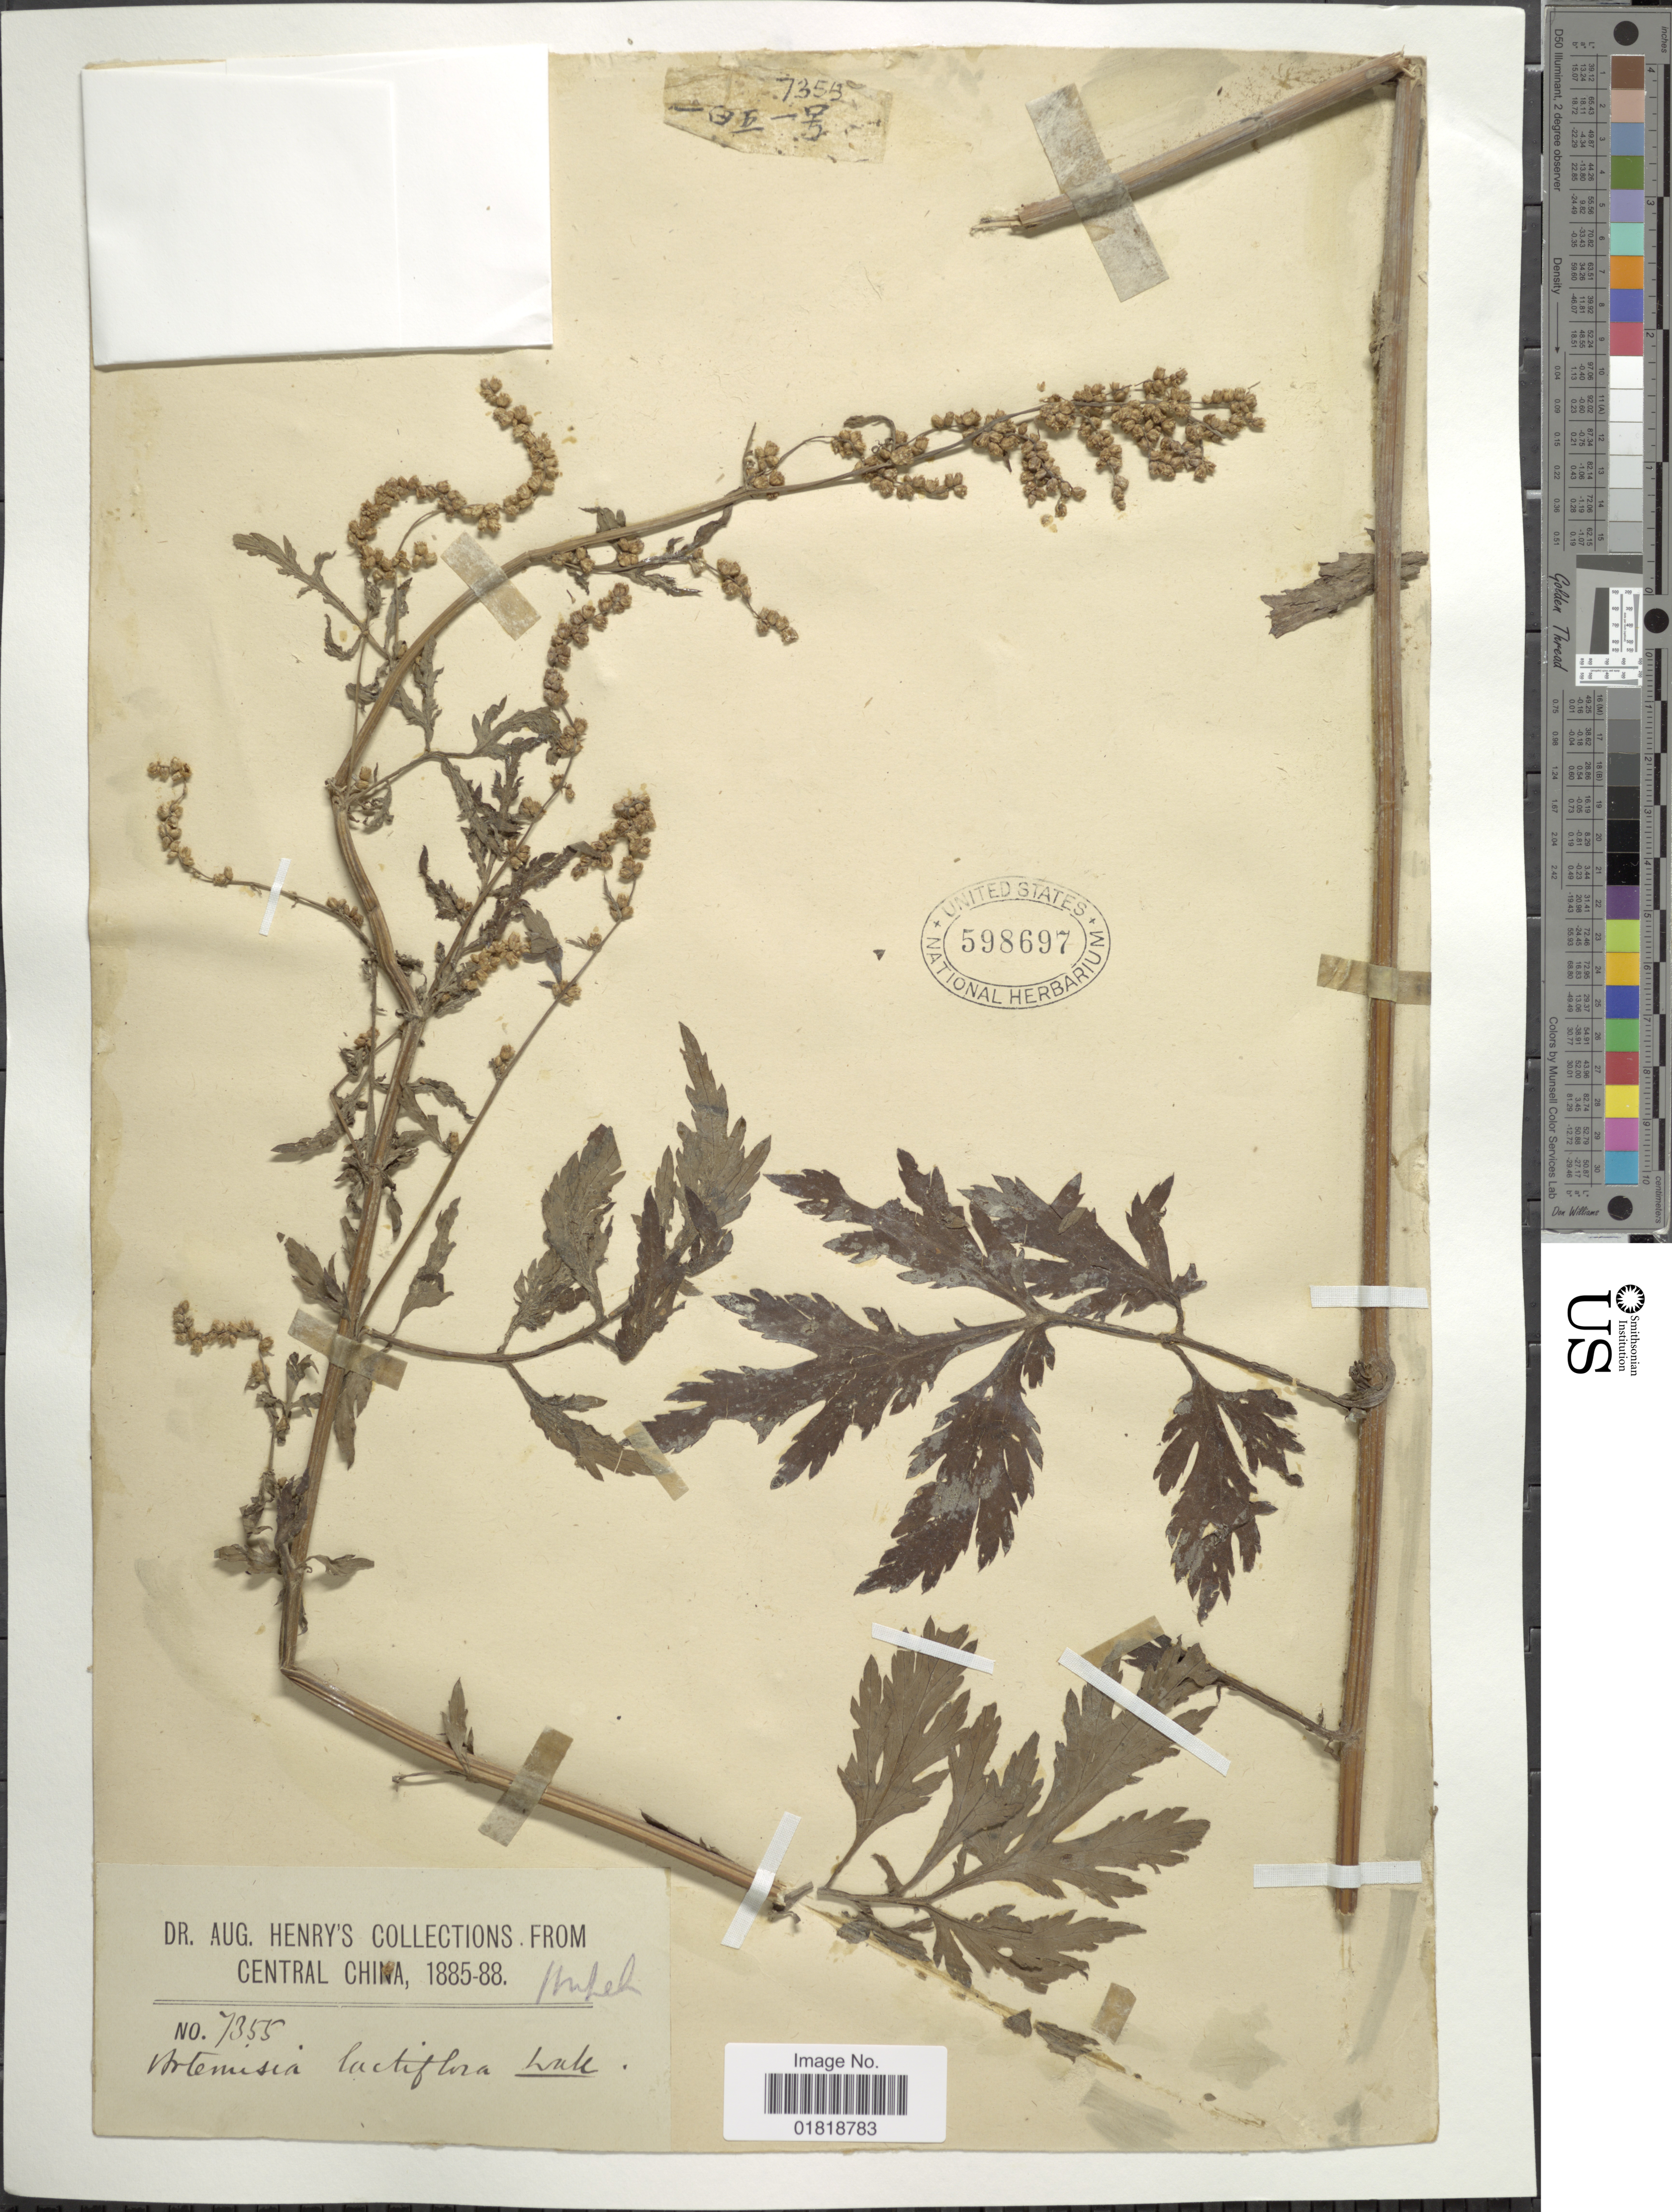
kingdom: Plantae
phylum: Tracheophyta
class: Magnoliopsida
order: Asterales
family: Asteraceae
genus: Artemisia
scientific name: Artemisia lactiflora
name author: Wall. ex DC.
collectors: A. Henry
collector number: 7355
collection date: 1885/1888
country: China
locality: Central China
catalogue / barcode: US 598697